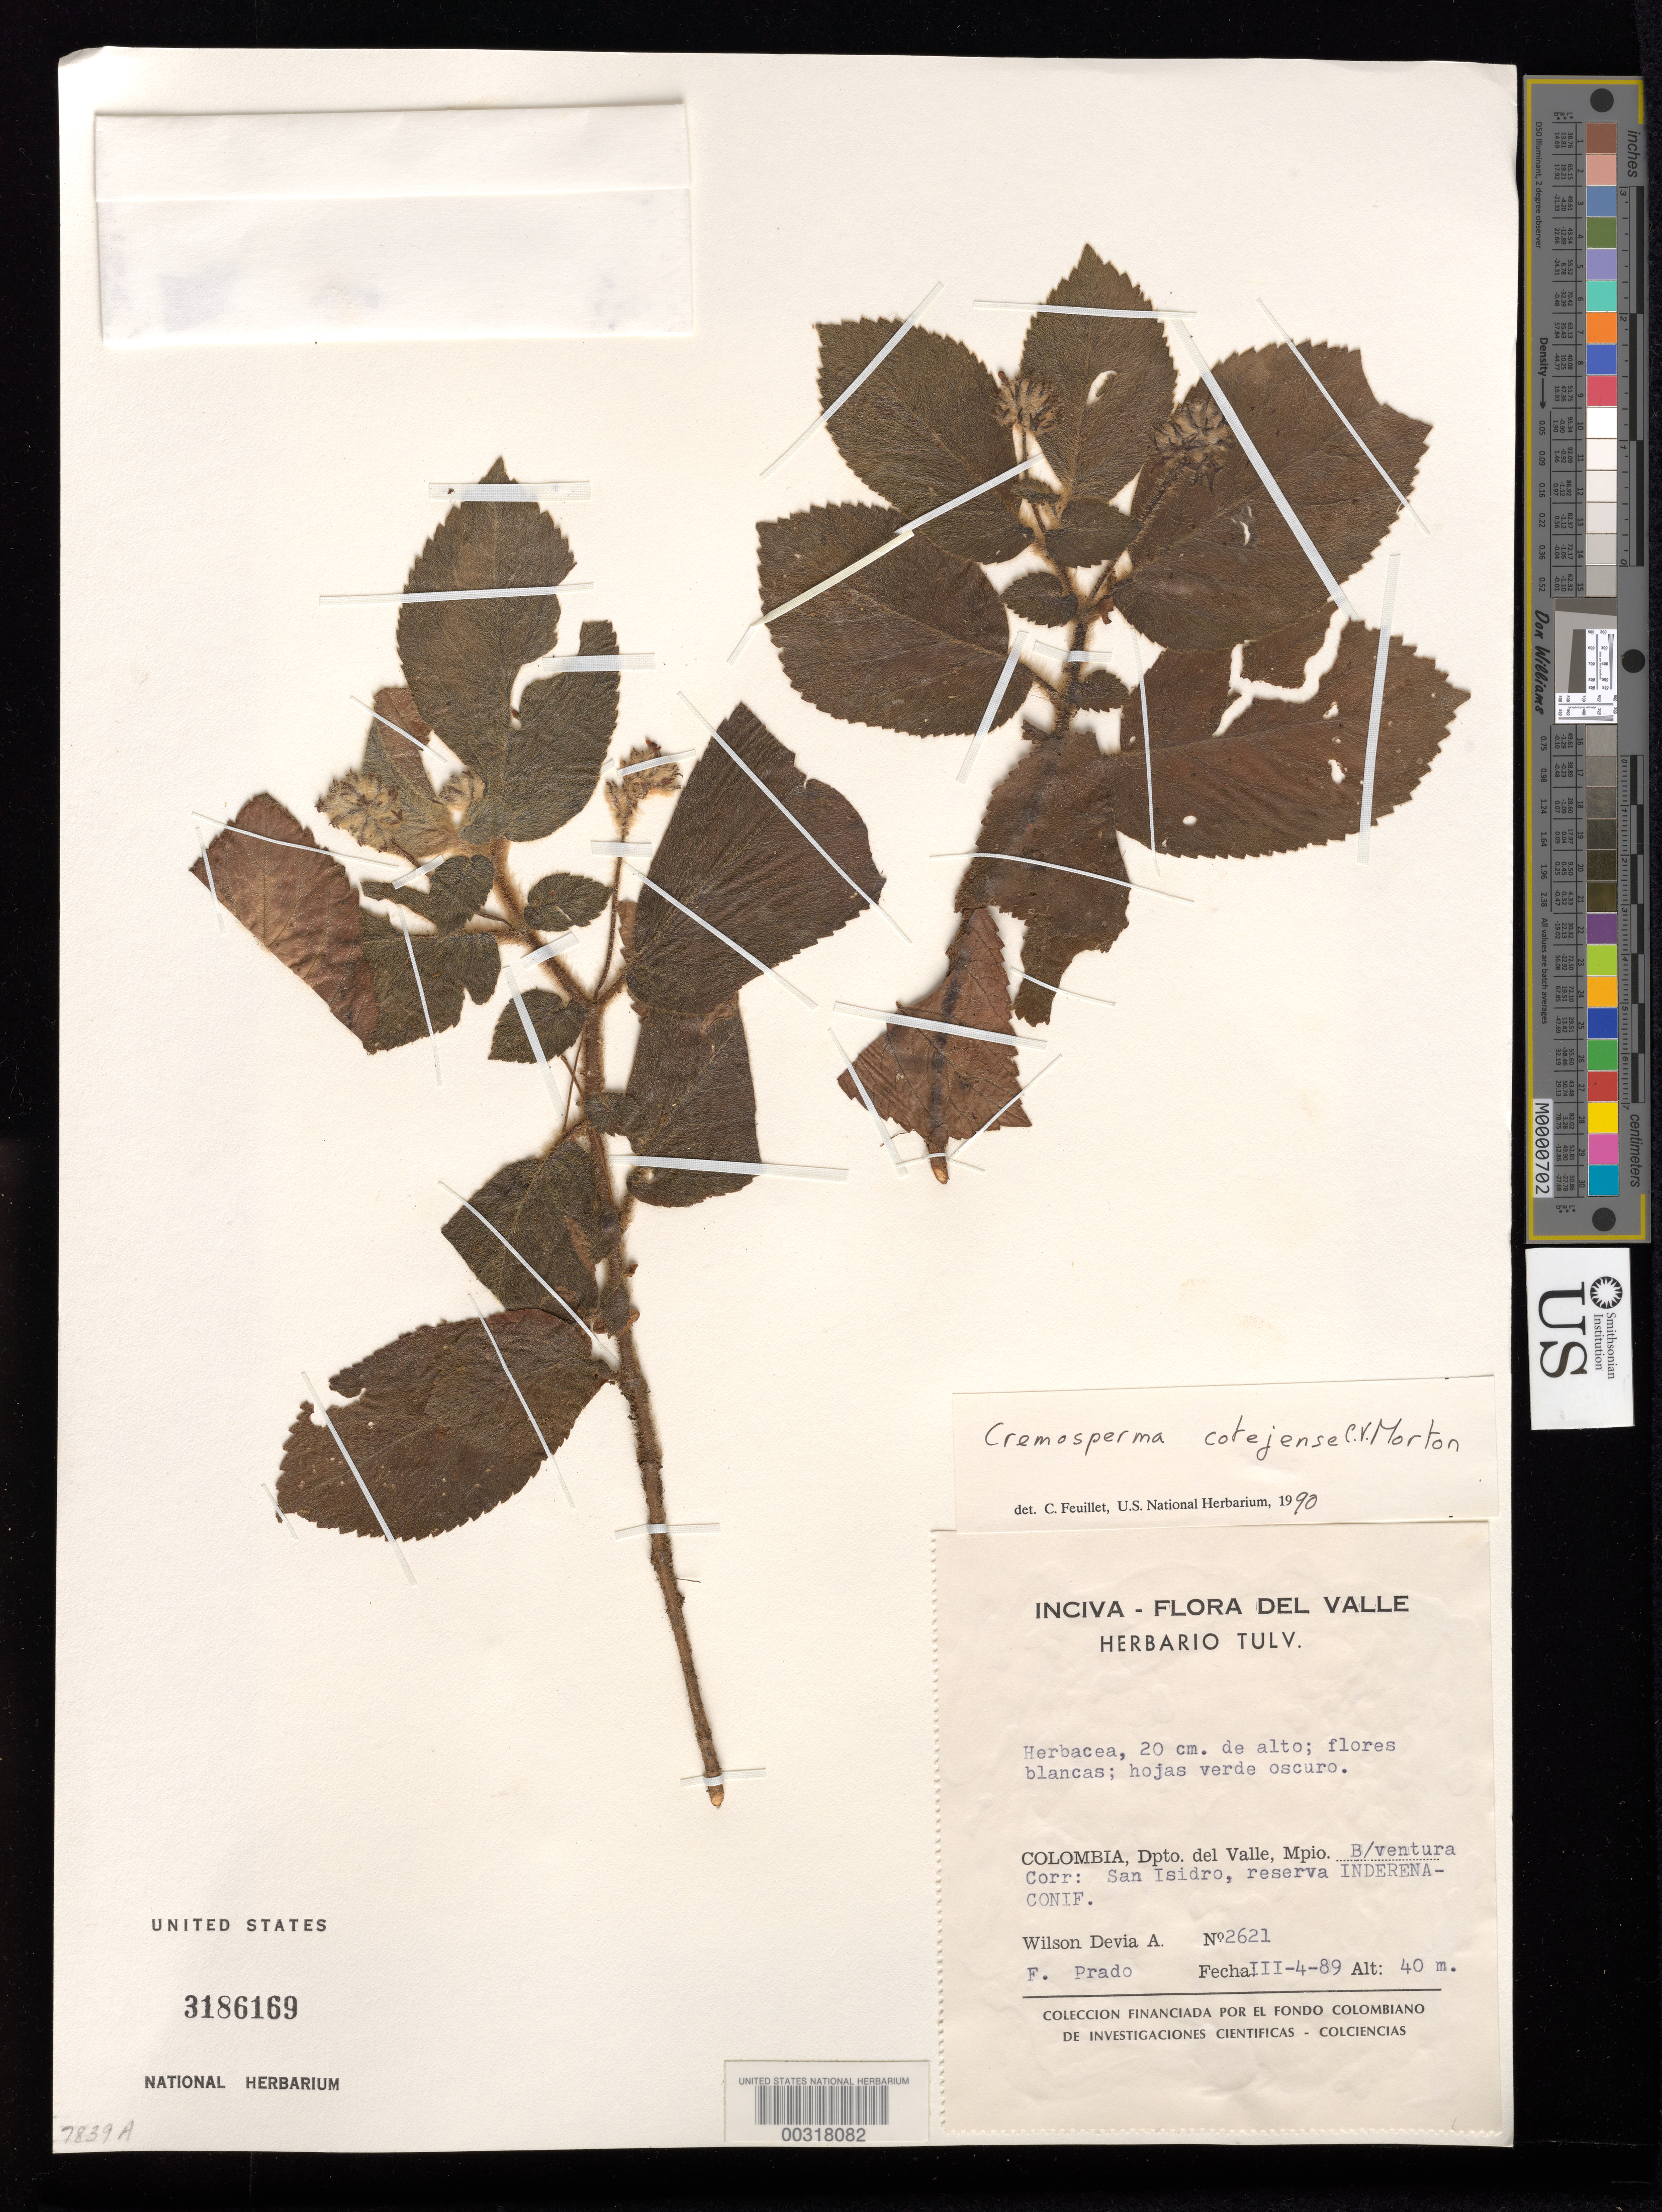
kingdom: Plantae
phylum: Tracheophyta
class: Magnoliopsida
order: Lamiales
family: Gesneriaceae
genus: Cremosperma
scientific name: Cremosperma cotejense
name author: C.V. Morton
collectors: W. Devia A. & F. Prado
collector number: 2621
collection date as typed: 04 Mar 1989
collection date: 1989-03-04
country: Colombia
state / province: Valle del Cauca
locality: Mun. of B/ventura, corr. San Isidro, Reserva Inderena-CONIF.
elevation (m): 40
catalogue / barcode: US 3186169